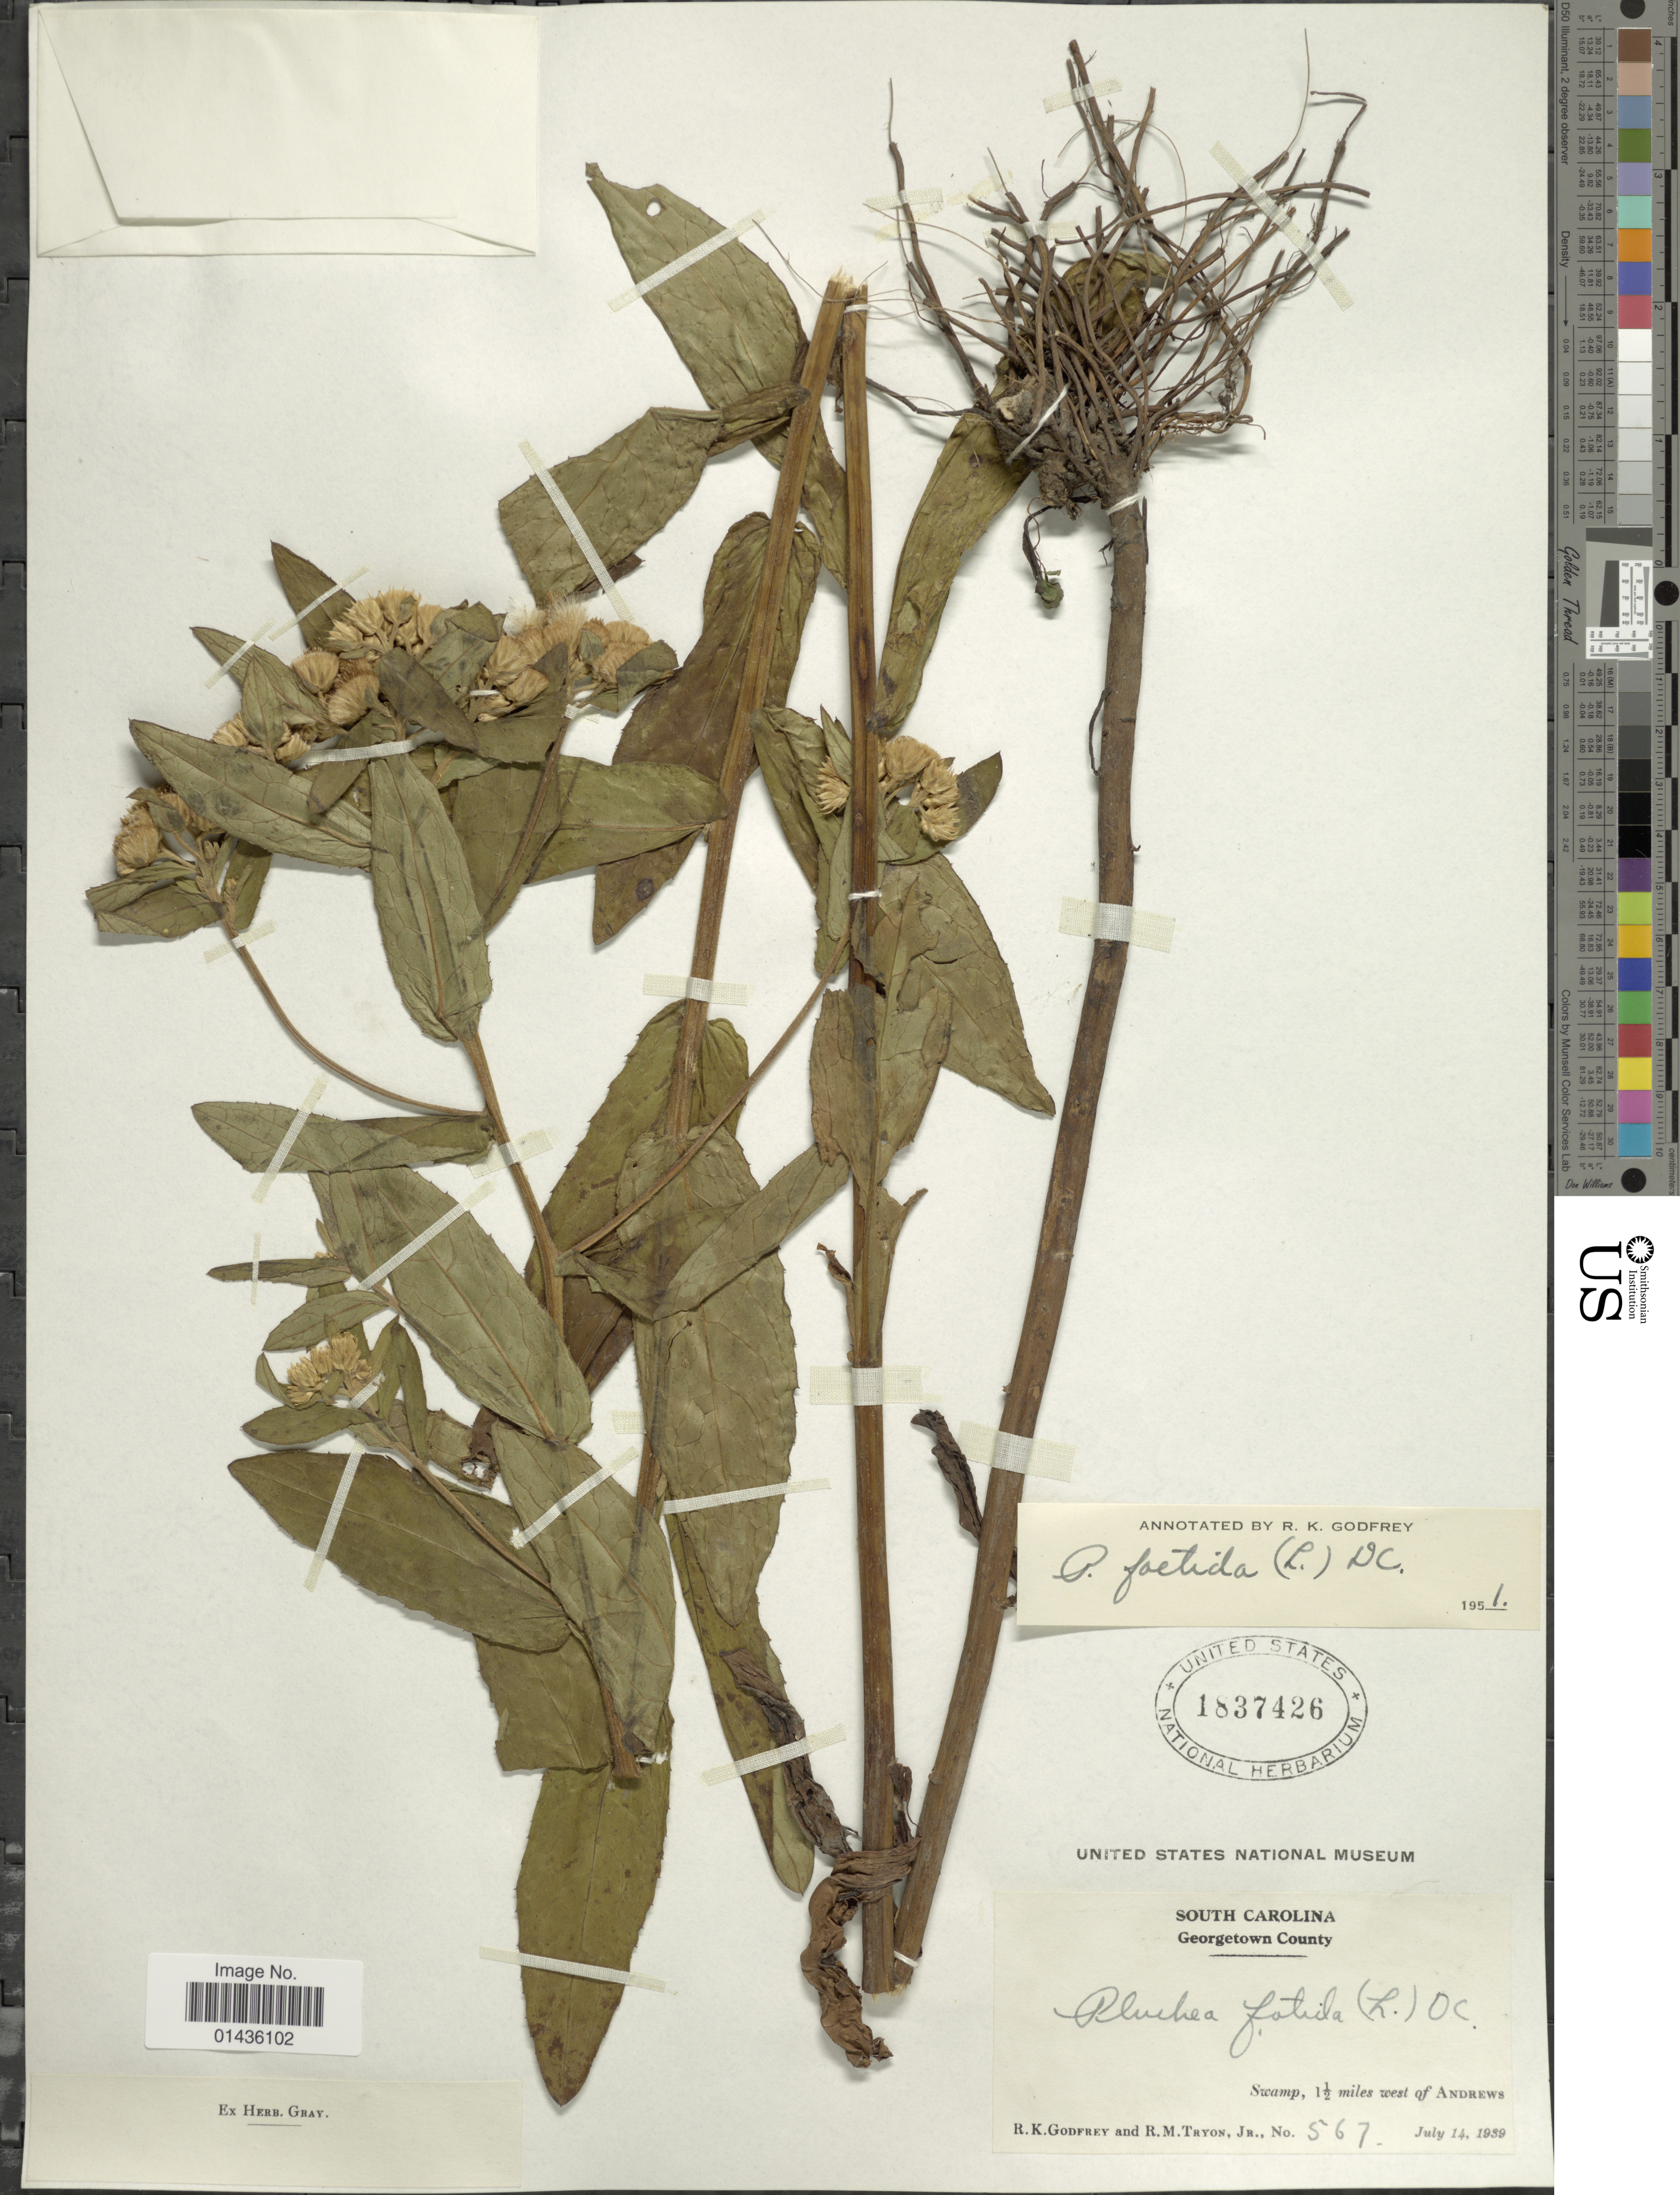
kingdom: Plantae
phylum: Tracheophyta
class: Magnoliopsida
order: Asterales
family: Asteraceae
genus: Pluchea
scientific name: Pluchea foetida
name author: (L.) DC.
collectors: R. K. Godfrey & R. M. Tryon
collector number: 567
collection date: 1939-07-14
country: United States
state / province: South Carolina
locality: Georgetown County, 1½ miles west of Andrews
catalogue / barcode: US 1837426